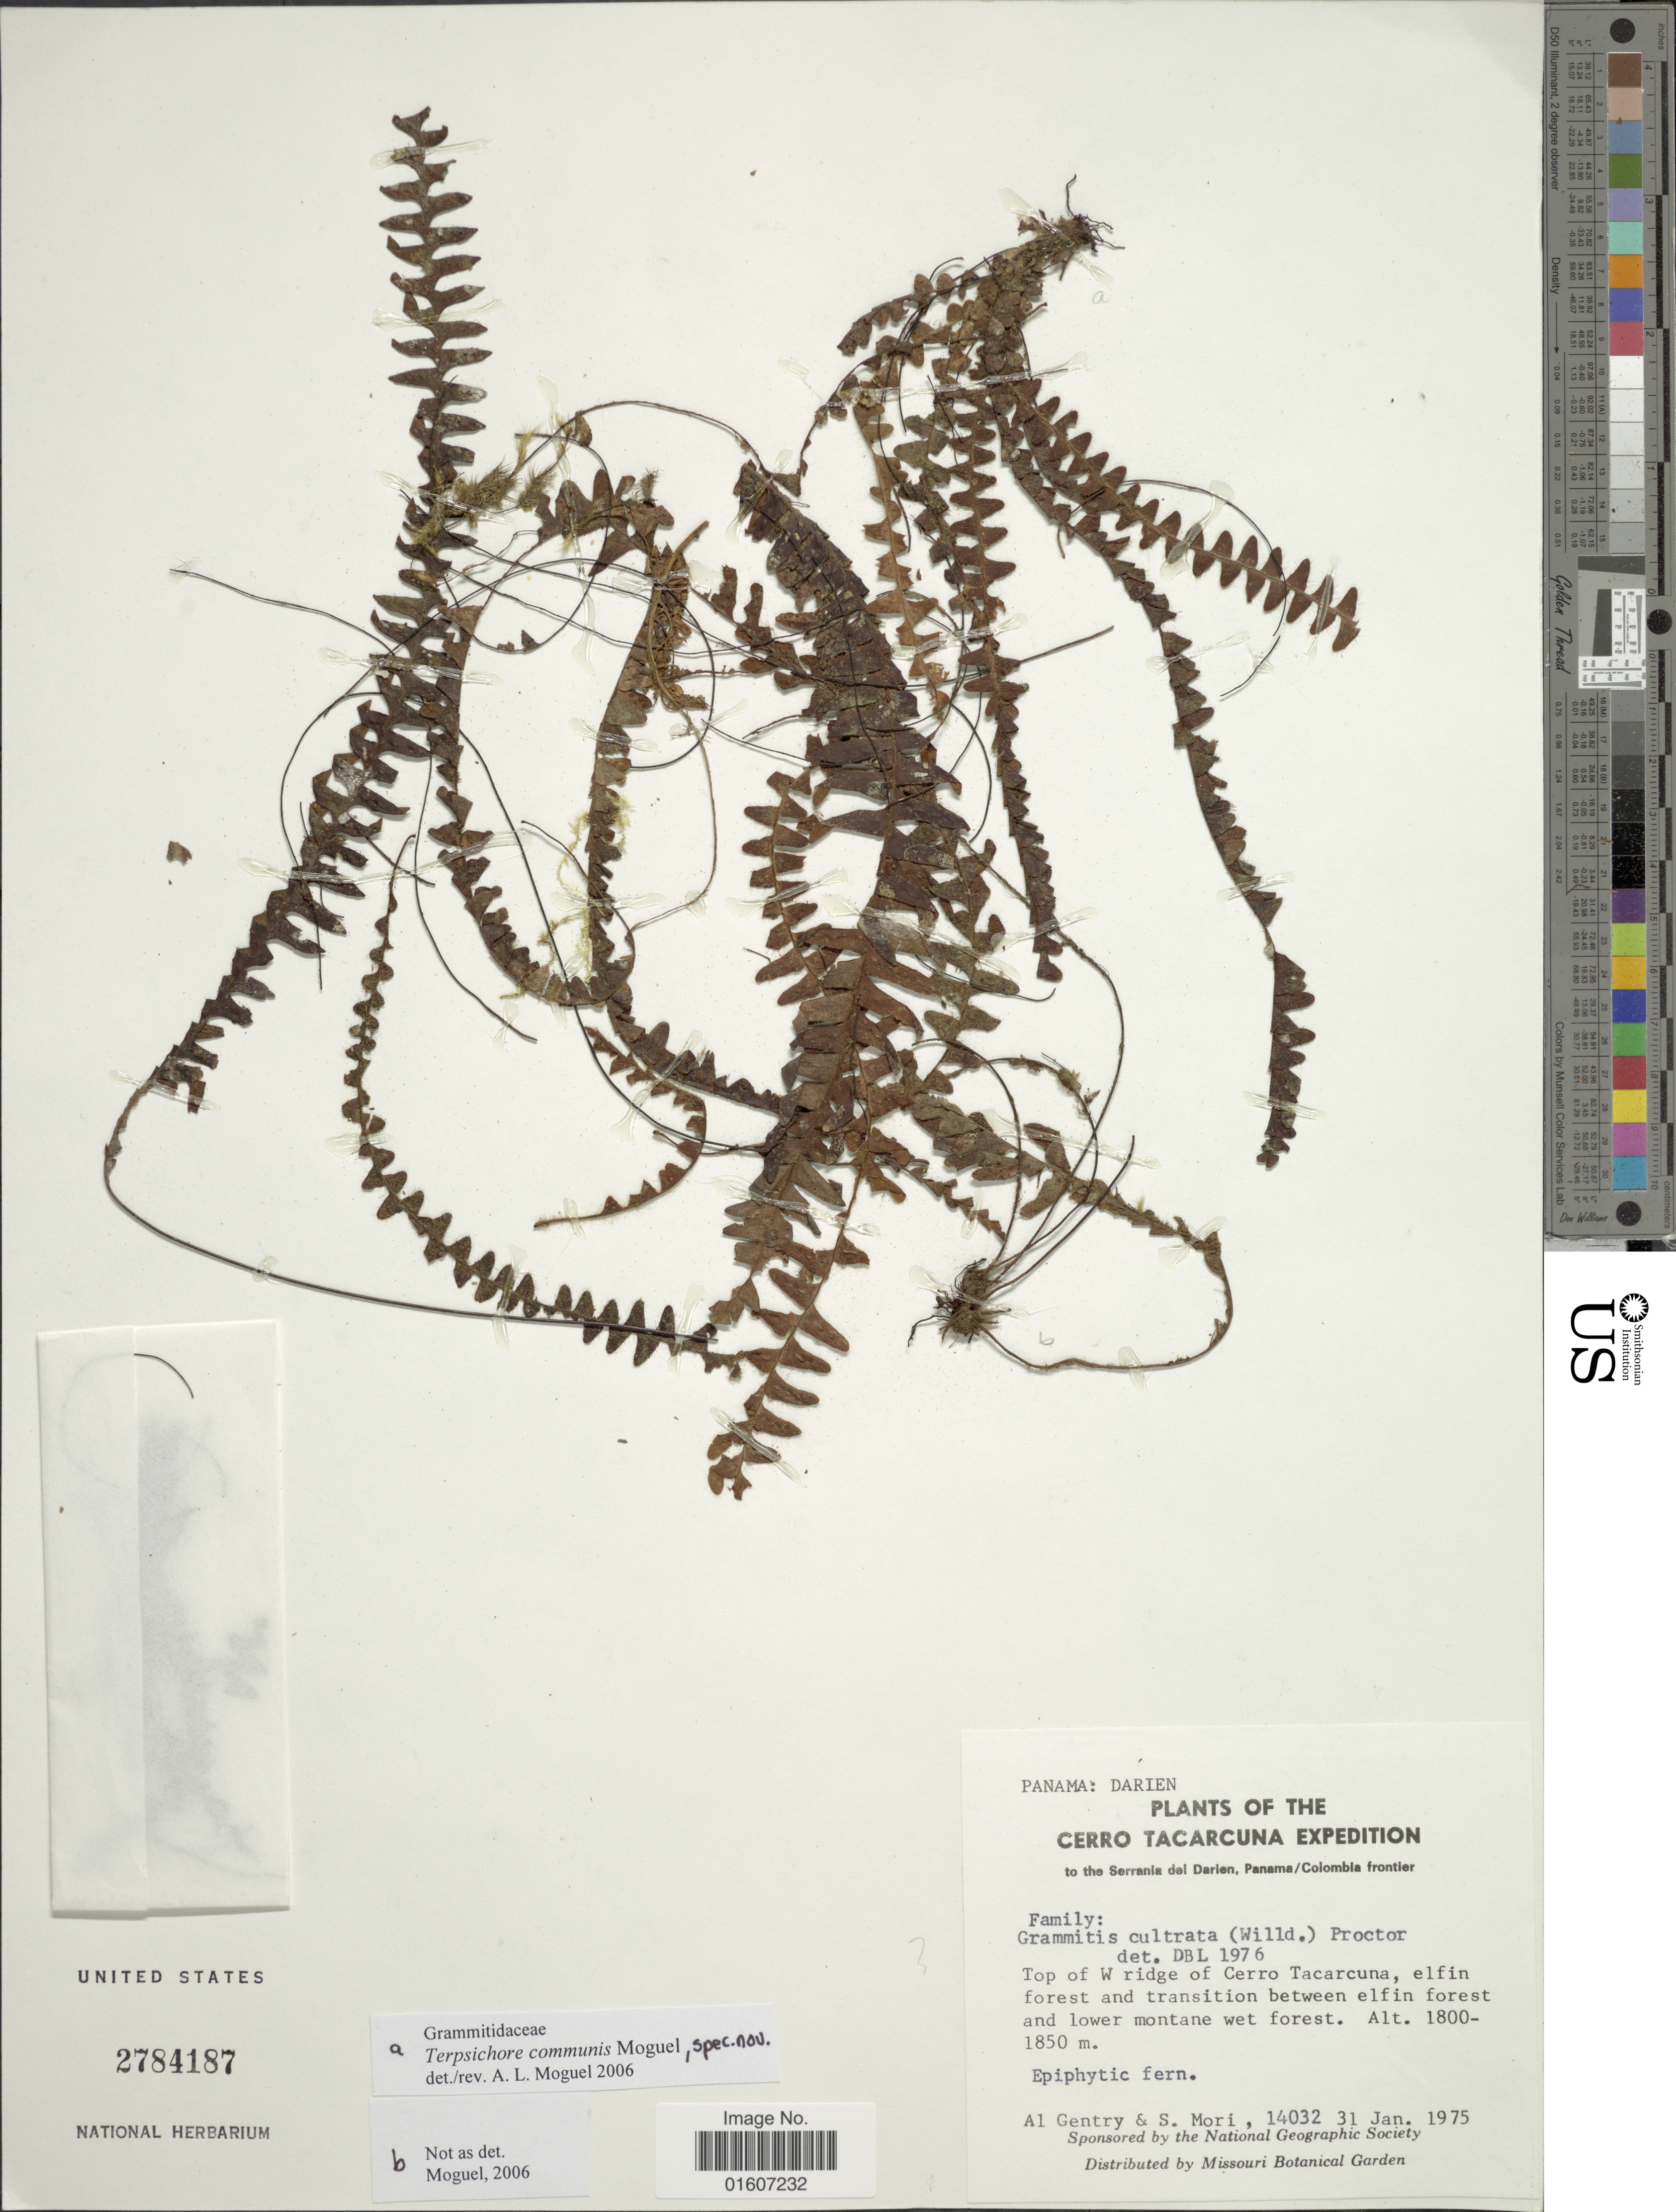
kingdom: Plantae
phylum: Tracheophyta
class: Polypodiopsida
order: Polypodiales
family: Polypodiaceae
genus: Terpsichore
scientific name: Terpsichore communis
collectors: A. H. Gentry & S. Mori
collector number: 14032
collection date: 1975-01-31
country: Panama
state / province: Darién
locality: Top of W ridge of Cerro Tacarcuna, elfin forest and transition between elfin forest lower montane wet forest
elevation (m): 1800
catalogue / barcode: US 2784187